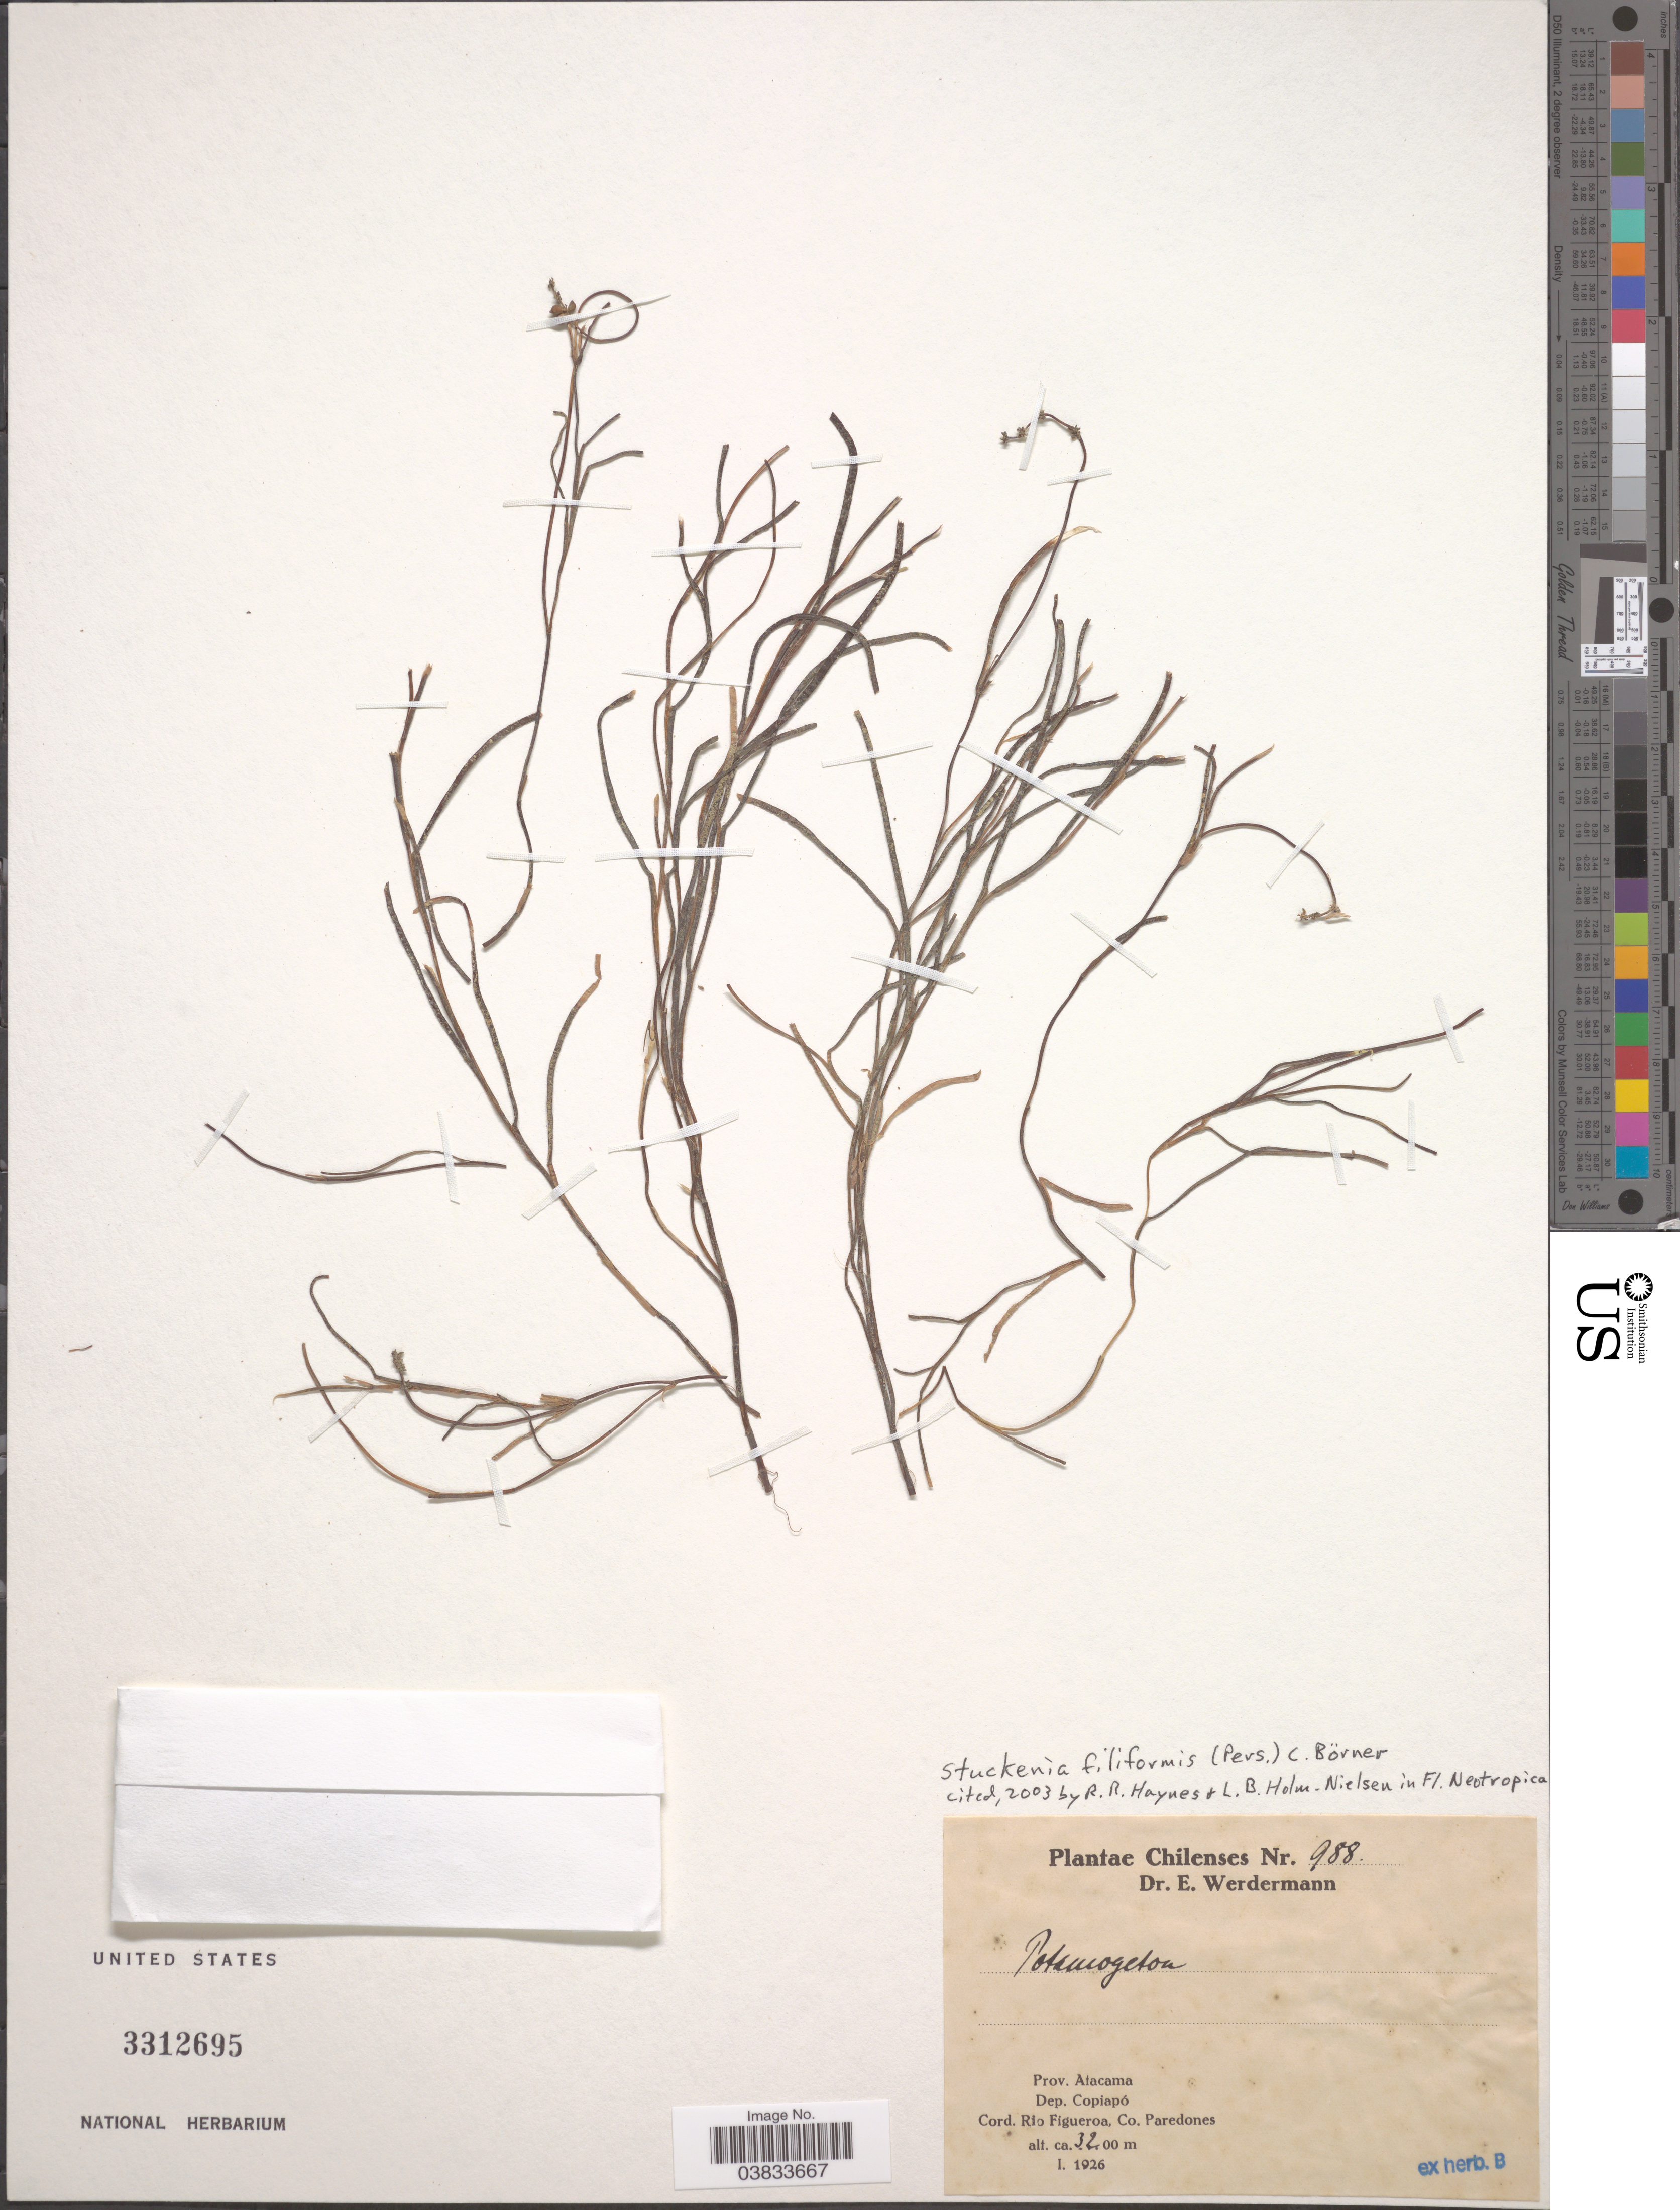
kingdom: Plantae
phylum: Tracheophyta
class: Liliopsida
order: Alismatales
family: Potamogetonaceae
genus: Stuckenia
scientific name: Stuckenia filiformis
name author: (Pers.) Börner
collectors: E. Werdermann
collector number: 988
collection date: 1926-01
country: Chile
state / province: Atacama (III)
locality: Prov. Atacama. Dep. Copiapó. Cord. Rio Figueroa, Co. Paredones.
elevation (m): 3200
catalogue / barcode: US 3312695